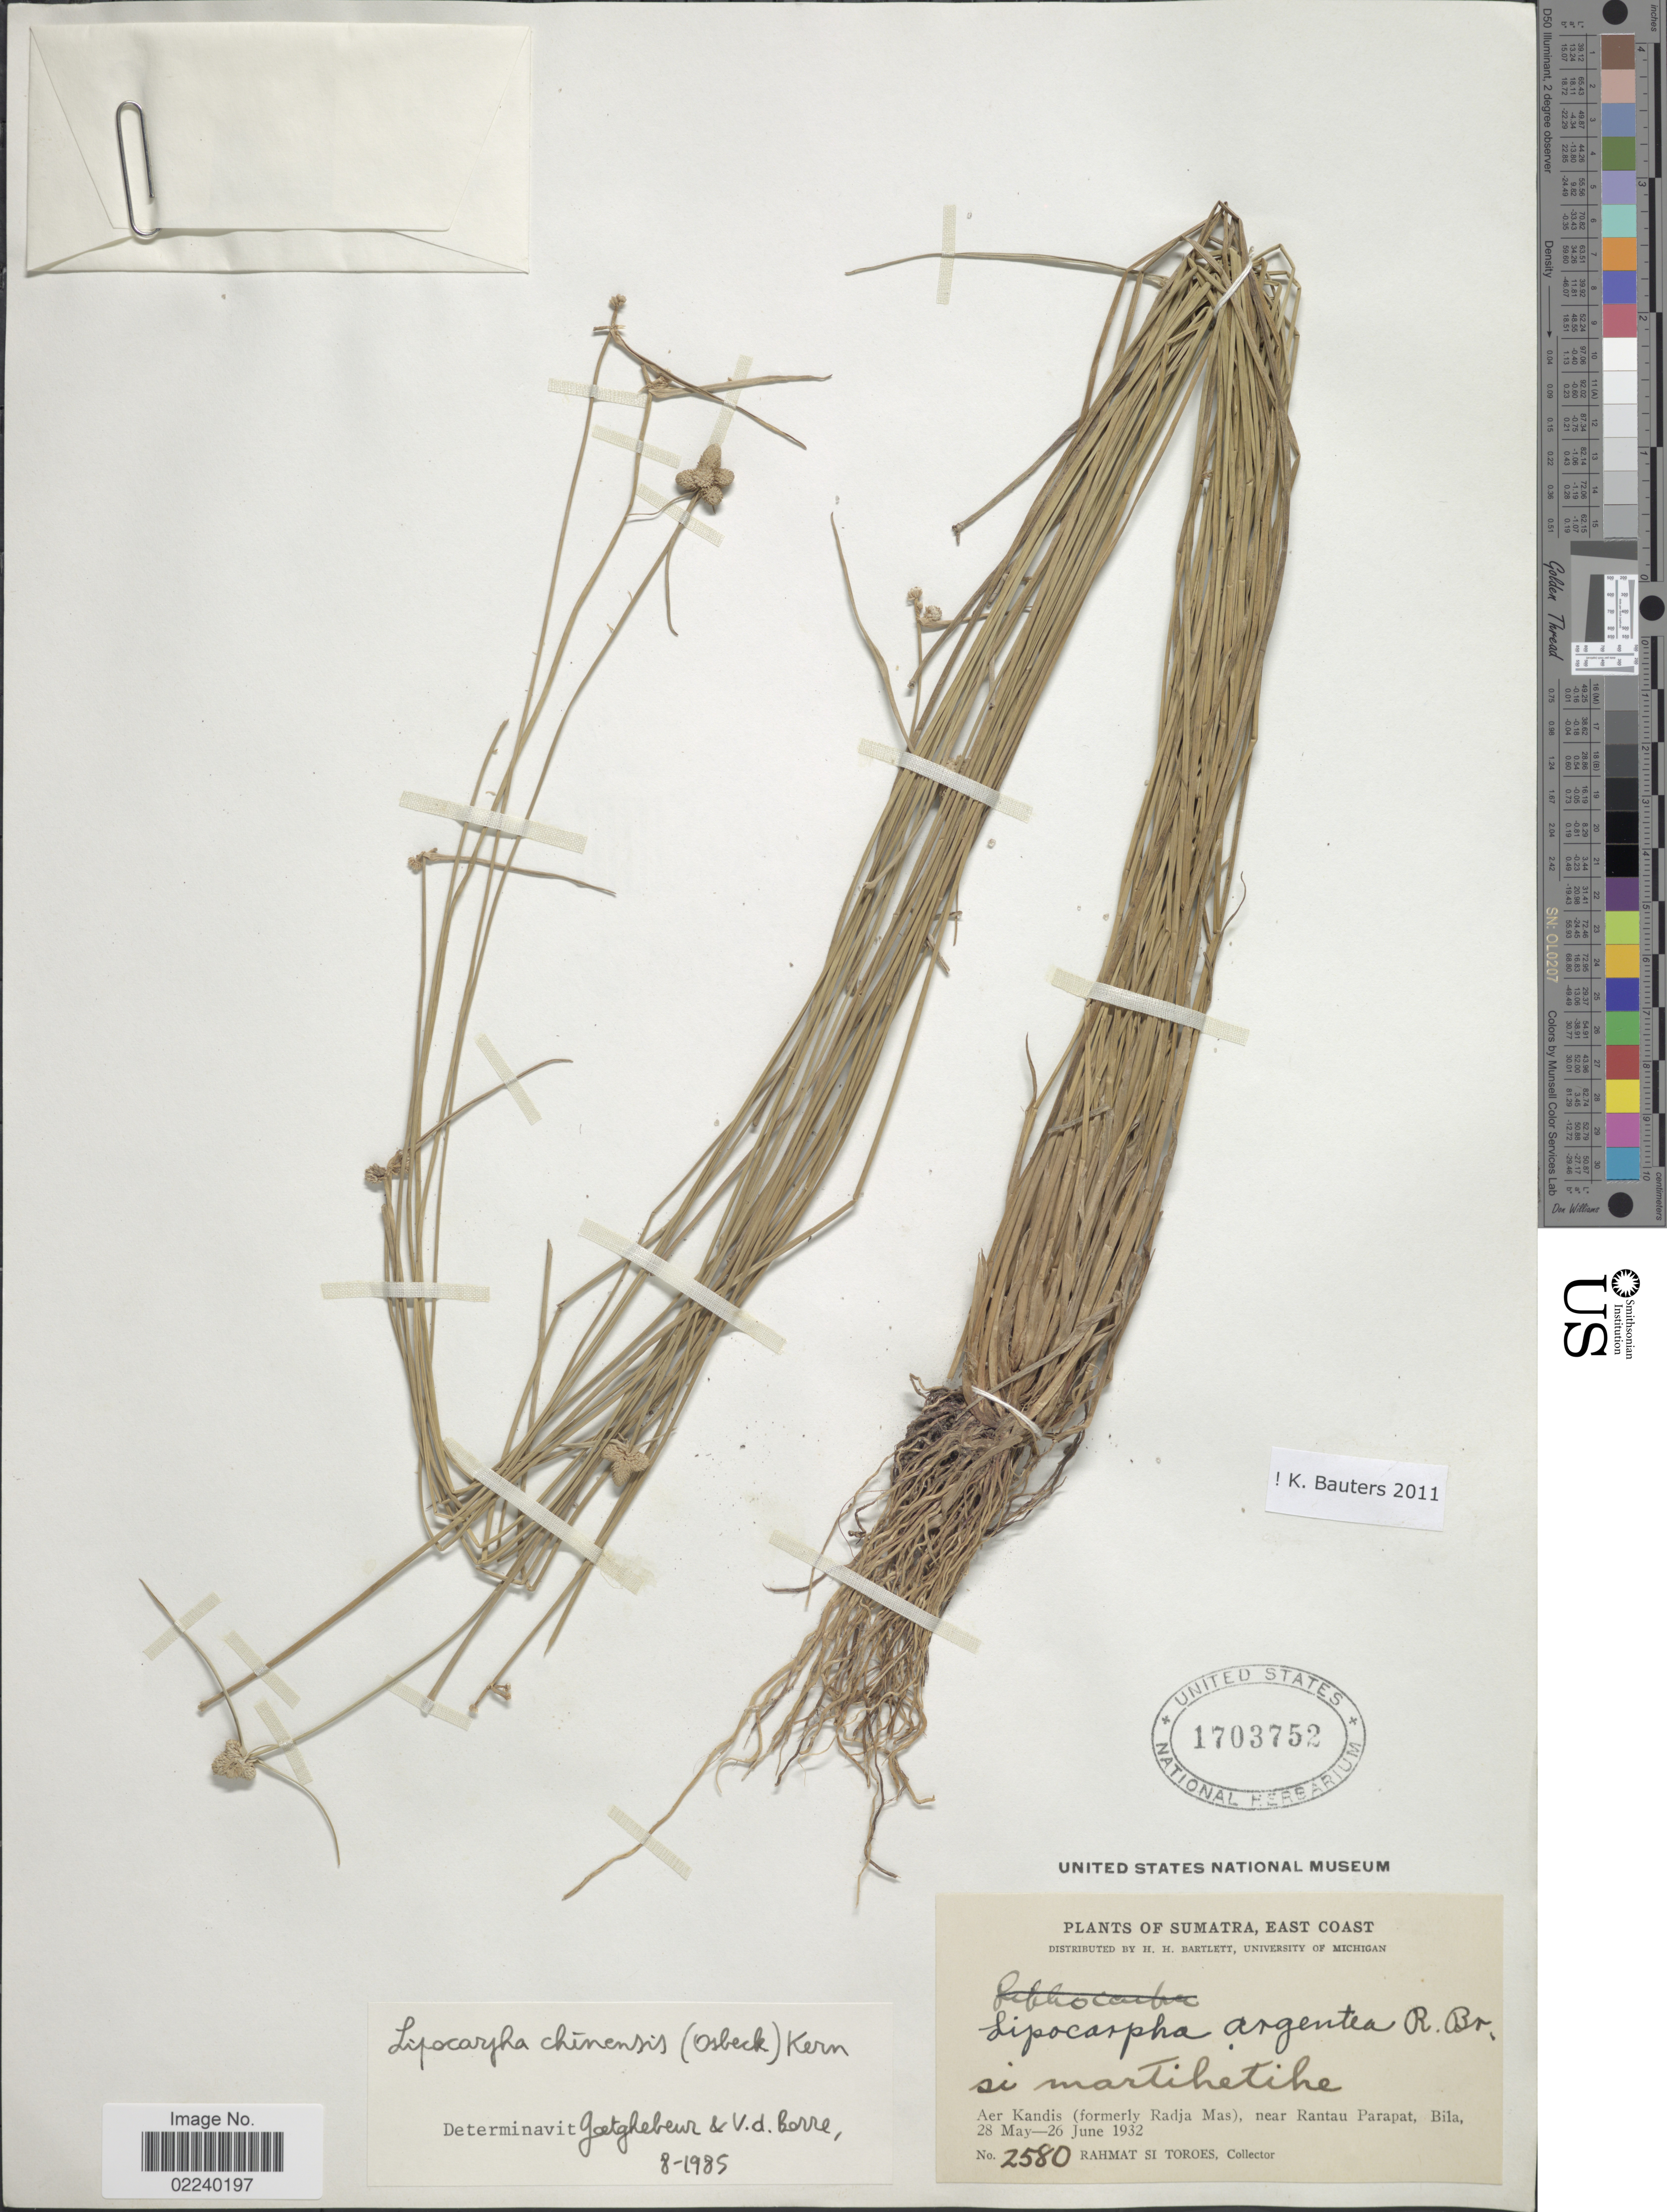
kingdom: Plantae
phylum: Tracheophyta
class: Liliopsida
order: Poales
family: Cyperaceae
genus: Cyperus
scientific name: Cyperus albescens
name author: (Steud.) Larridon & Govaerts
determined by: Strong, M. T., (US), Smithsonian Institution - National Museum of Natural History (UNITED STATES)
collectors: Rahmat Si Boeea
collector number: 2580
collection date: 1932-05-28/1932-06-26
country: Indonesia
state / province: Sumatra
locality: East Coast, Aer Kandis (formerly Radja Mas), near Rantau Parapat, Bila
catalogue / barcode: US 1703752